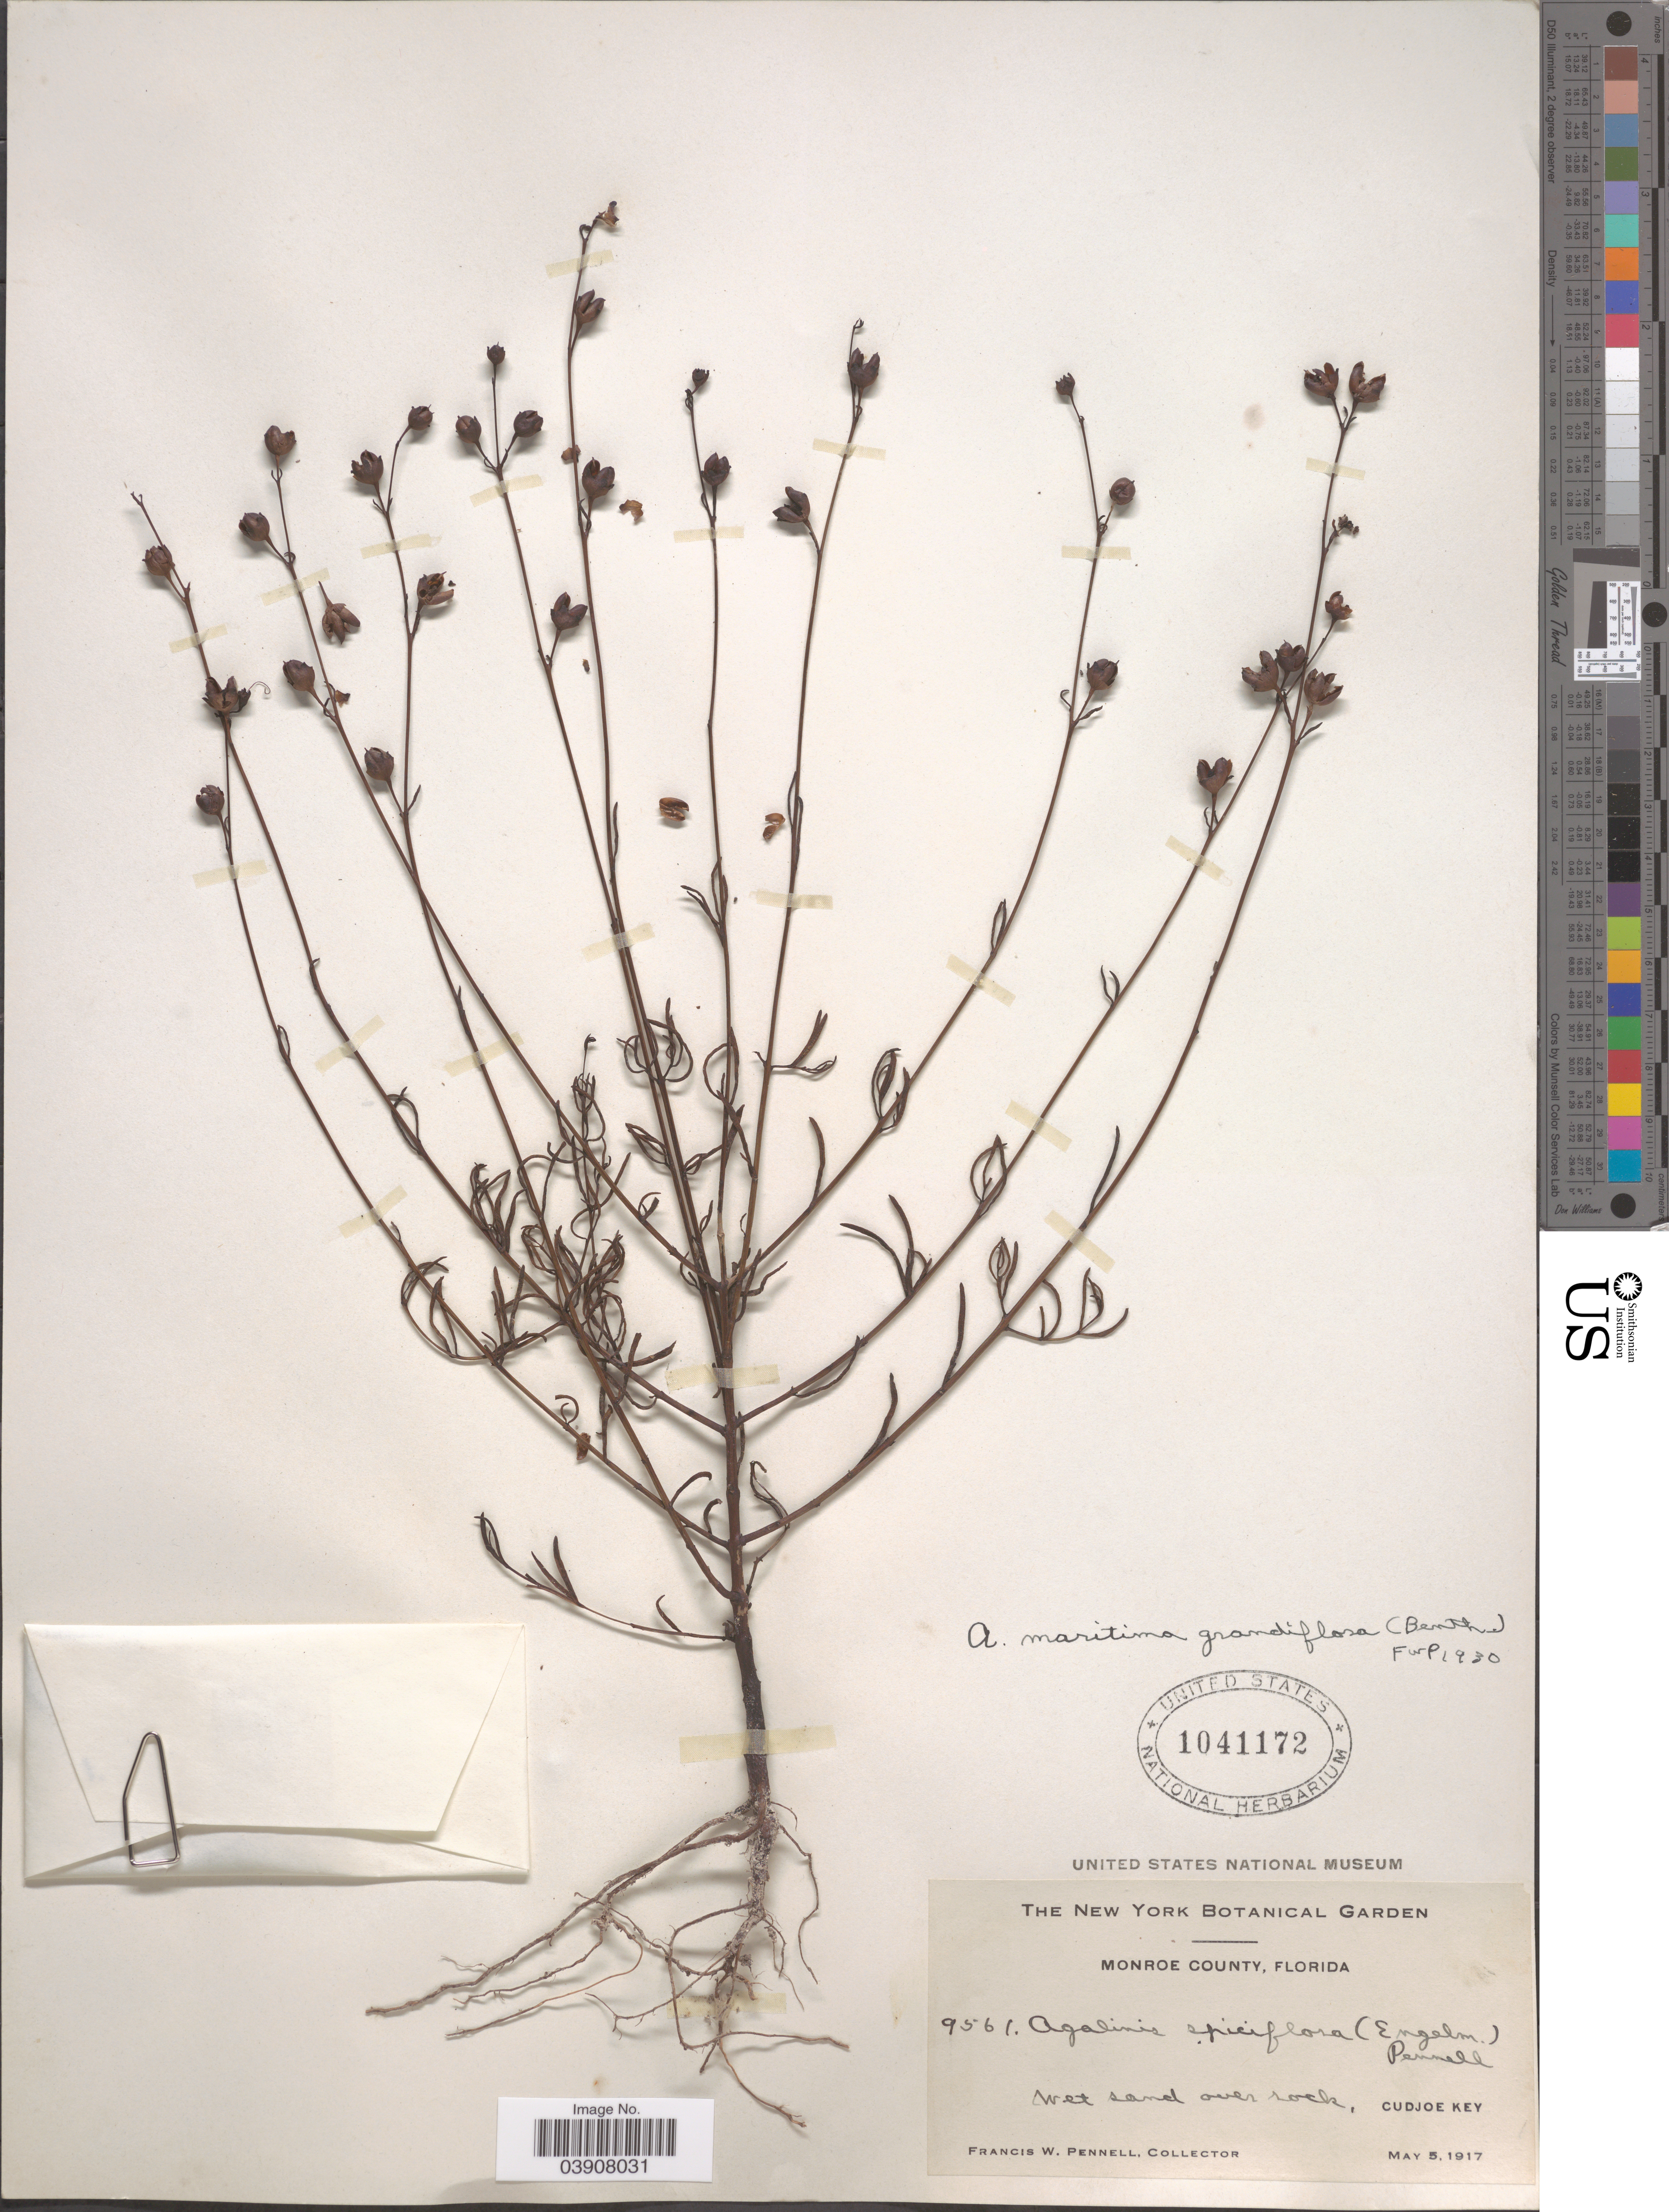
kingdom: Plantae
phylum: Tracheophyta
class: Magnoliopsida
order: Lamiales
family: Orobanchaceae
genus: Agalinis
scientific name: Agalinis maritima var. grandiflora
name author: (Benth.) Pennell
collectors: F. W. Pennell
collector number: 9561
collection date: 1917-05-05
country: United States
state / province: Florida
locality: Monroe County. Cudjoe Key.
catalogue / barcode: US 1041172